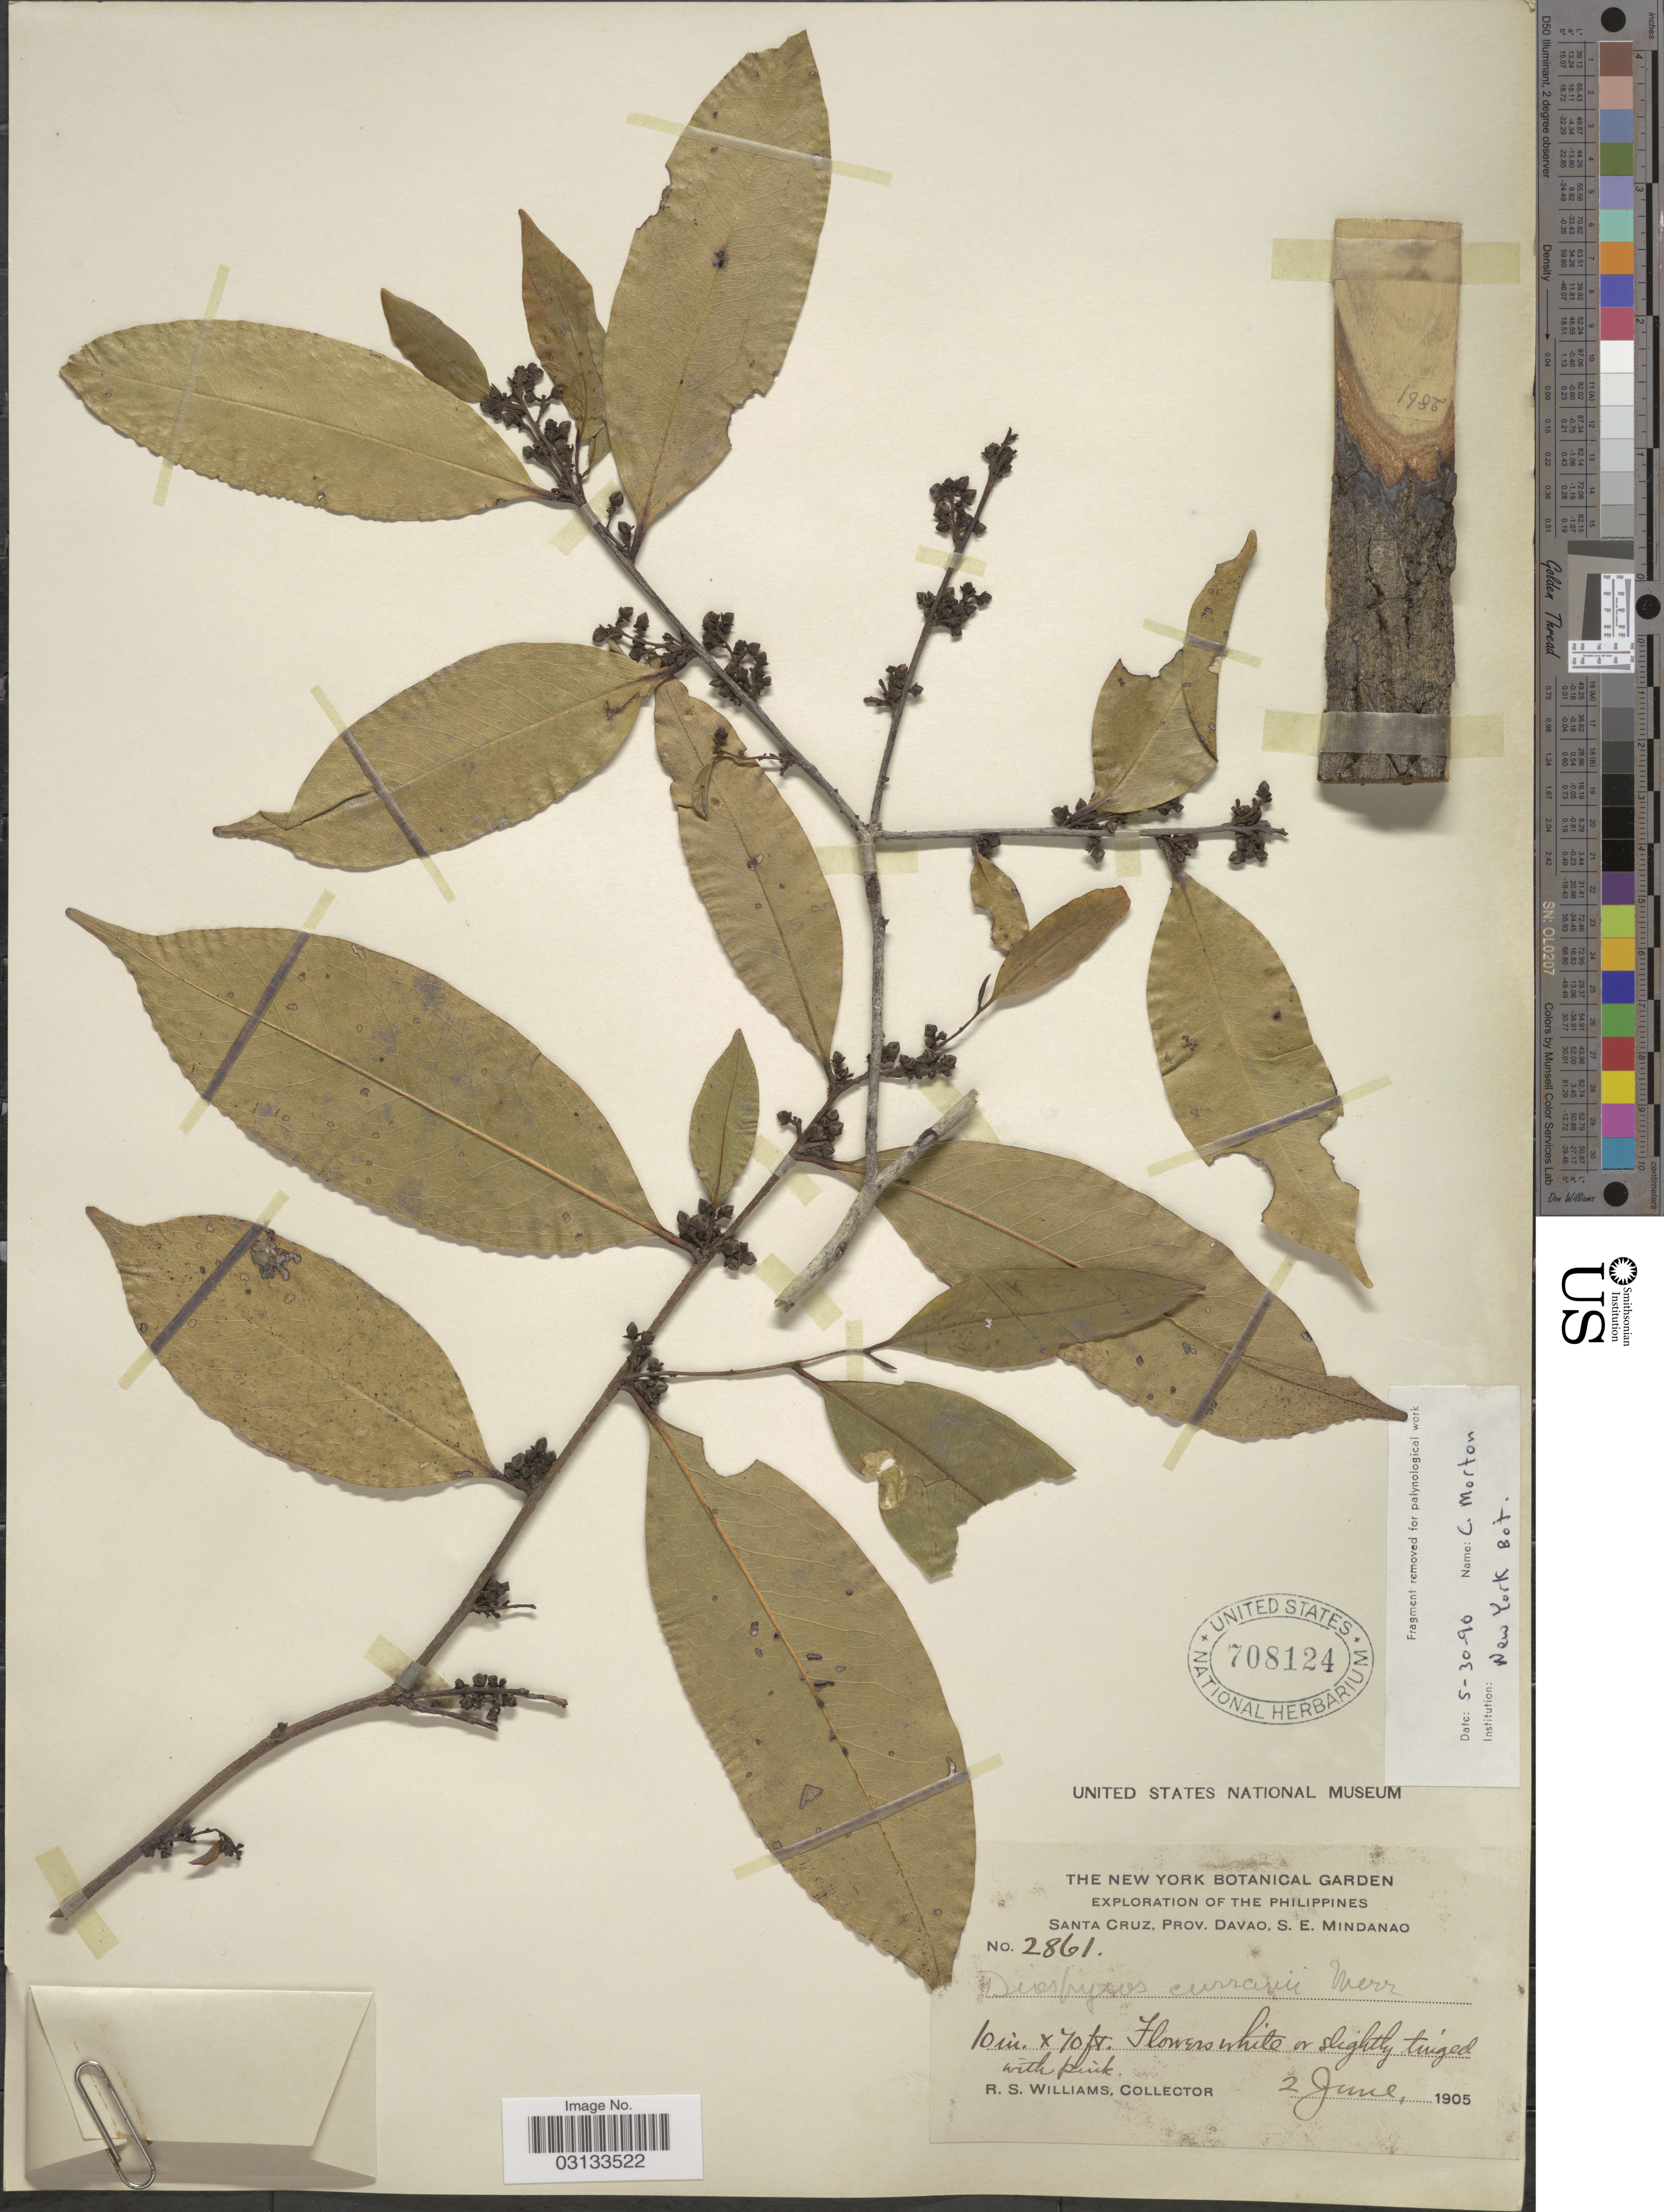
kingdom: Plantae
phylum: Tracheophyta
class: Magnoliopsida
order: Ericales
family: Ebenaceae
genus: Diospyros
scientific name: Diospyros curranii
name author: Merr.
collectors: R. S. Williams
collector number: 2861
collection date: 1905-06-02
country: Philippines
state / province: Davao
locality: Santa Cruz, Prov. Davao, S.E. Mindanao.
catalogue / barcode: US 708124